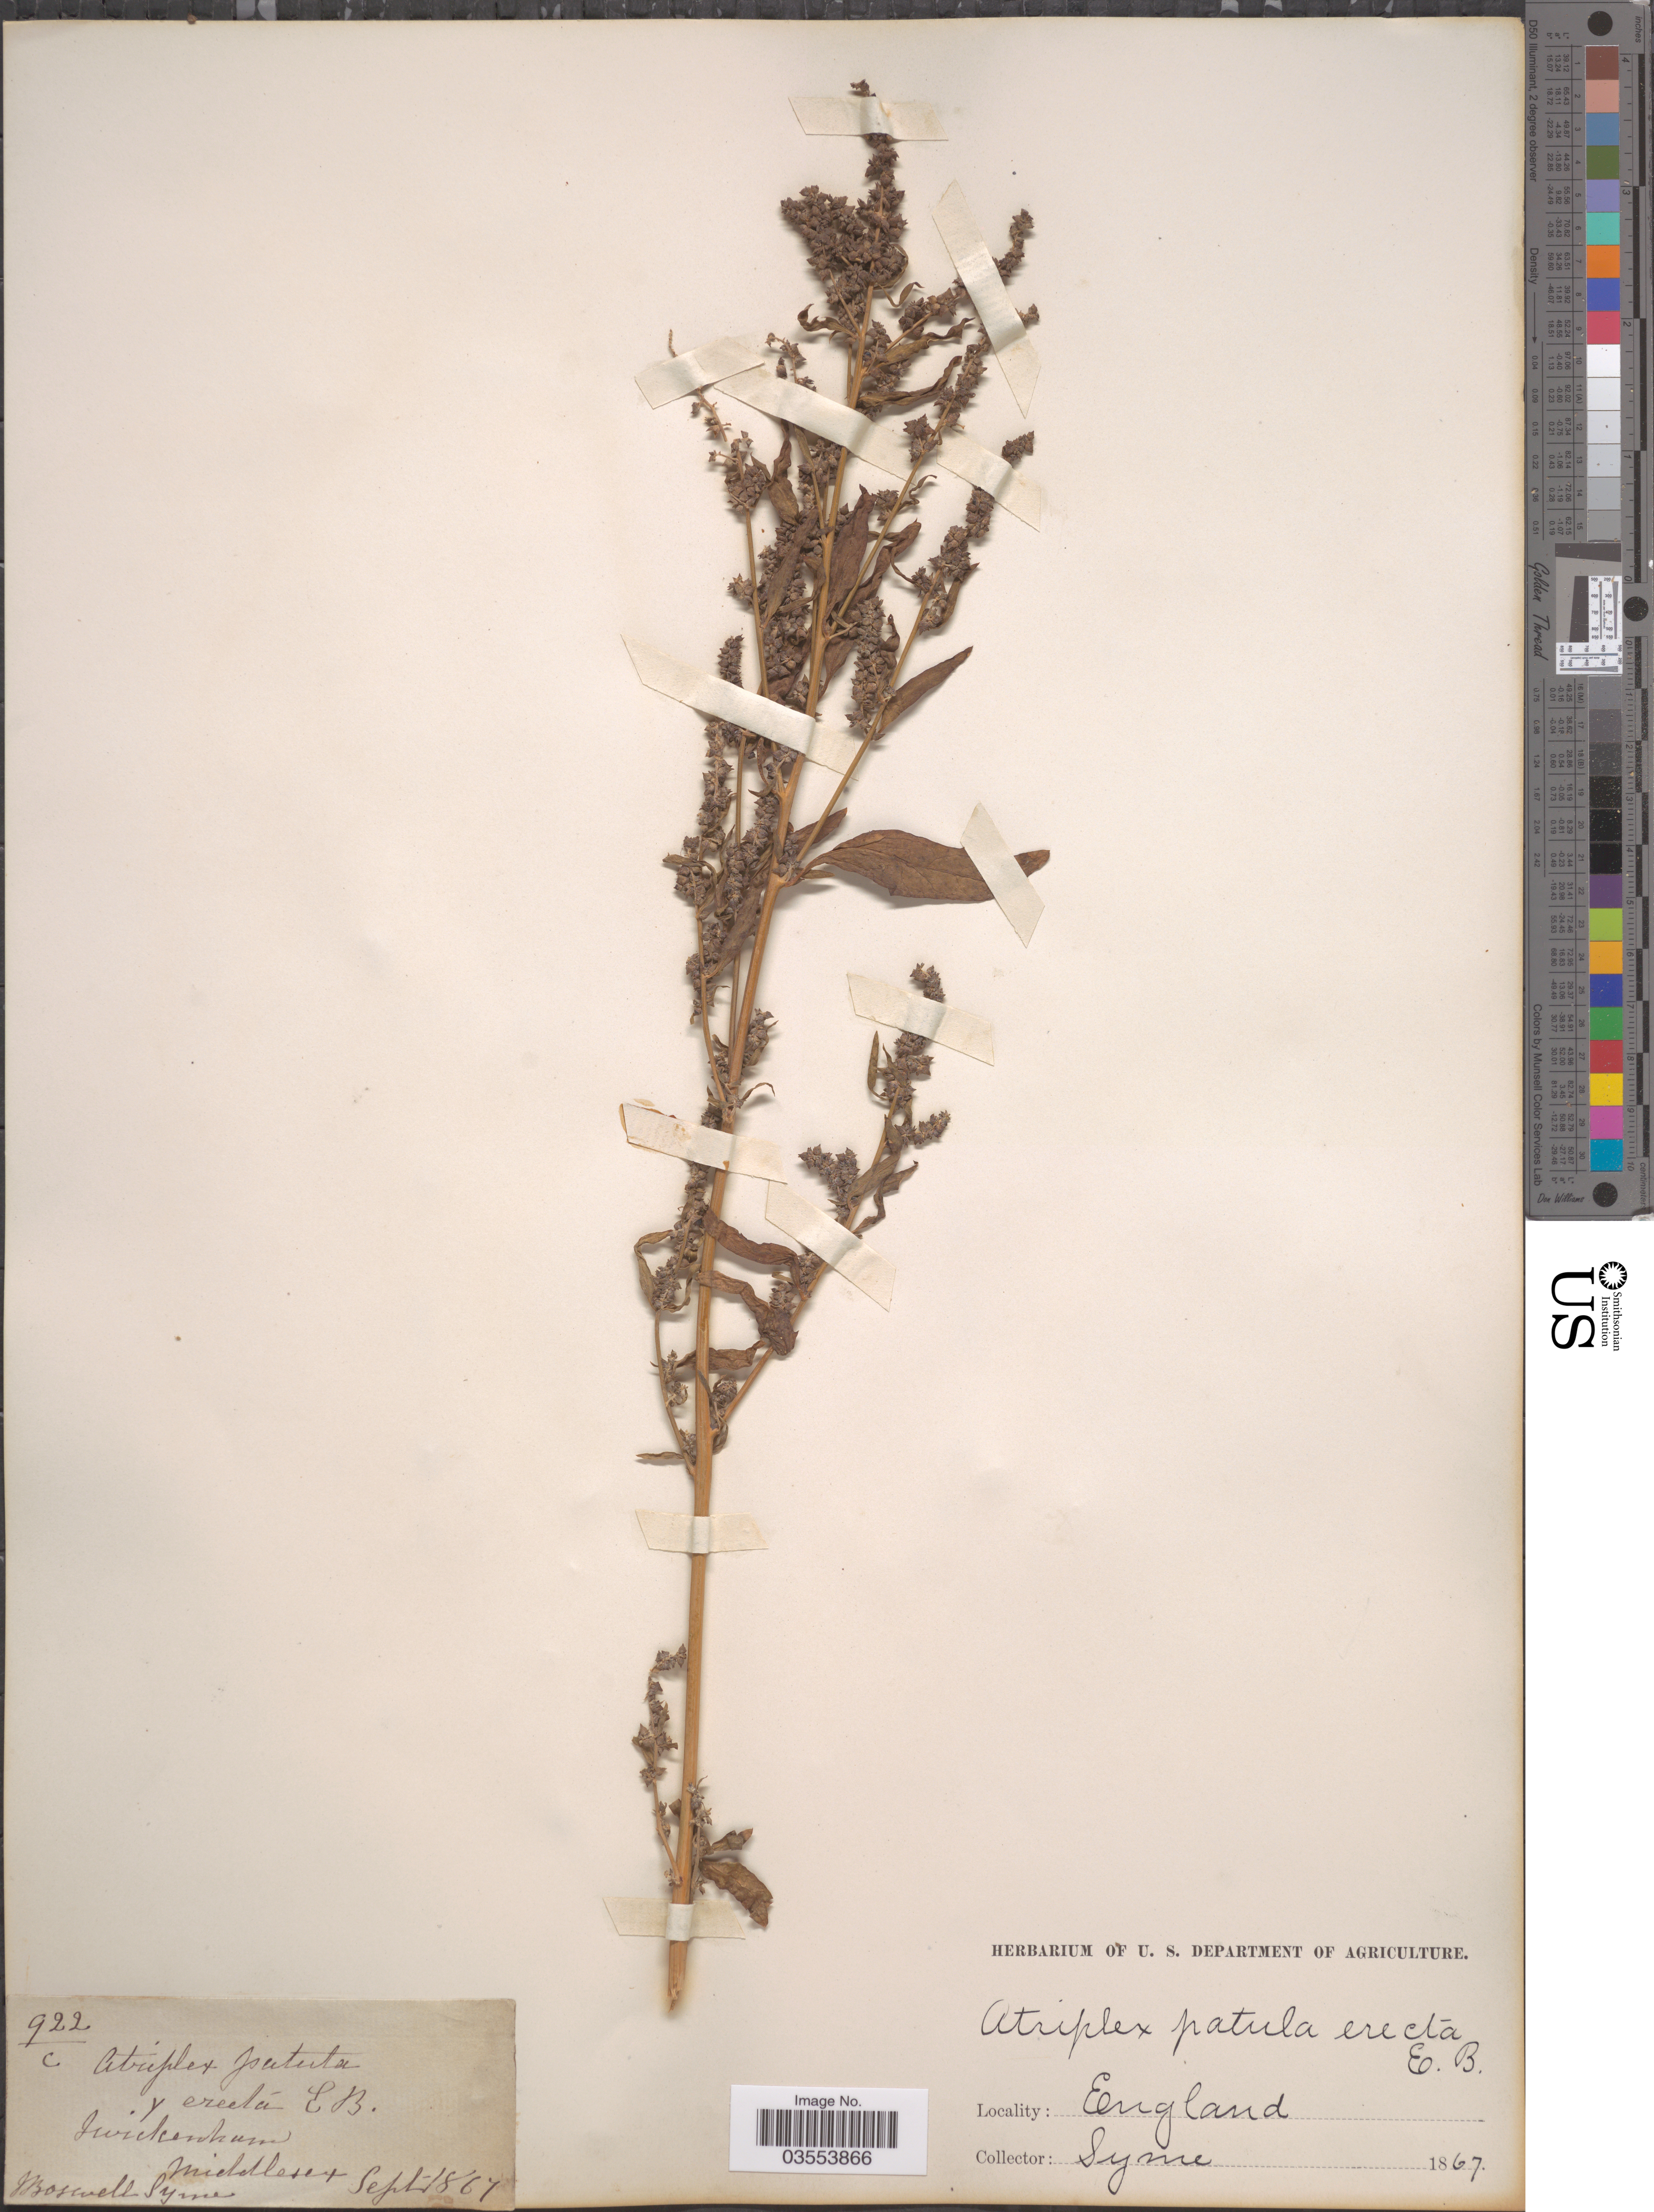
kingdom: Plantae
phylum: Tracheophyta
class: Magnoliopsida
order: Caryophyllales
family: Amaranthaceae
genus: Atriplex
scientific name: Atriplex patula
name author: L.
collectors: J. Syme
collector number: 922C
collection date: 1867-09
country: United Kingdom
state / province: England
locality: Twickenham. Middlesex.